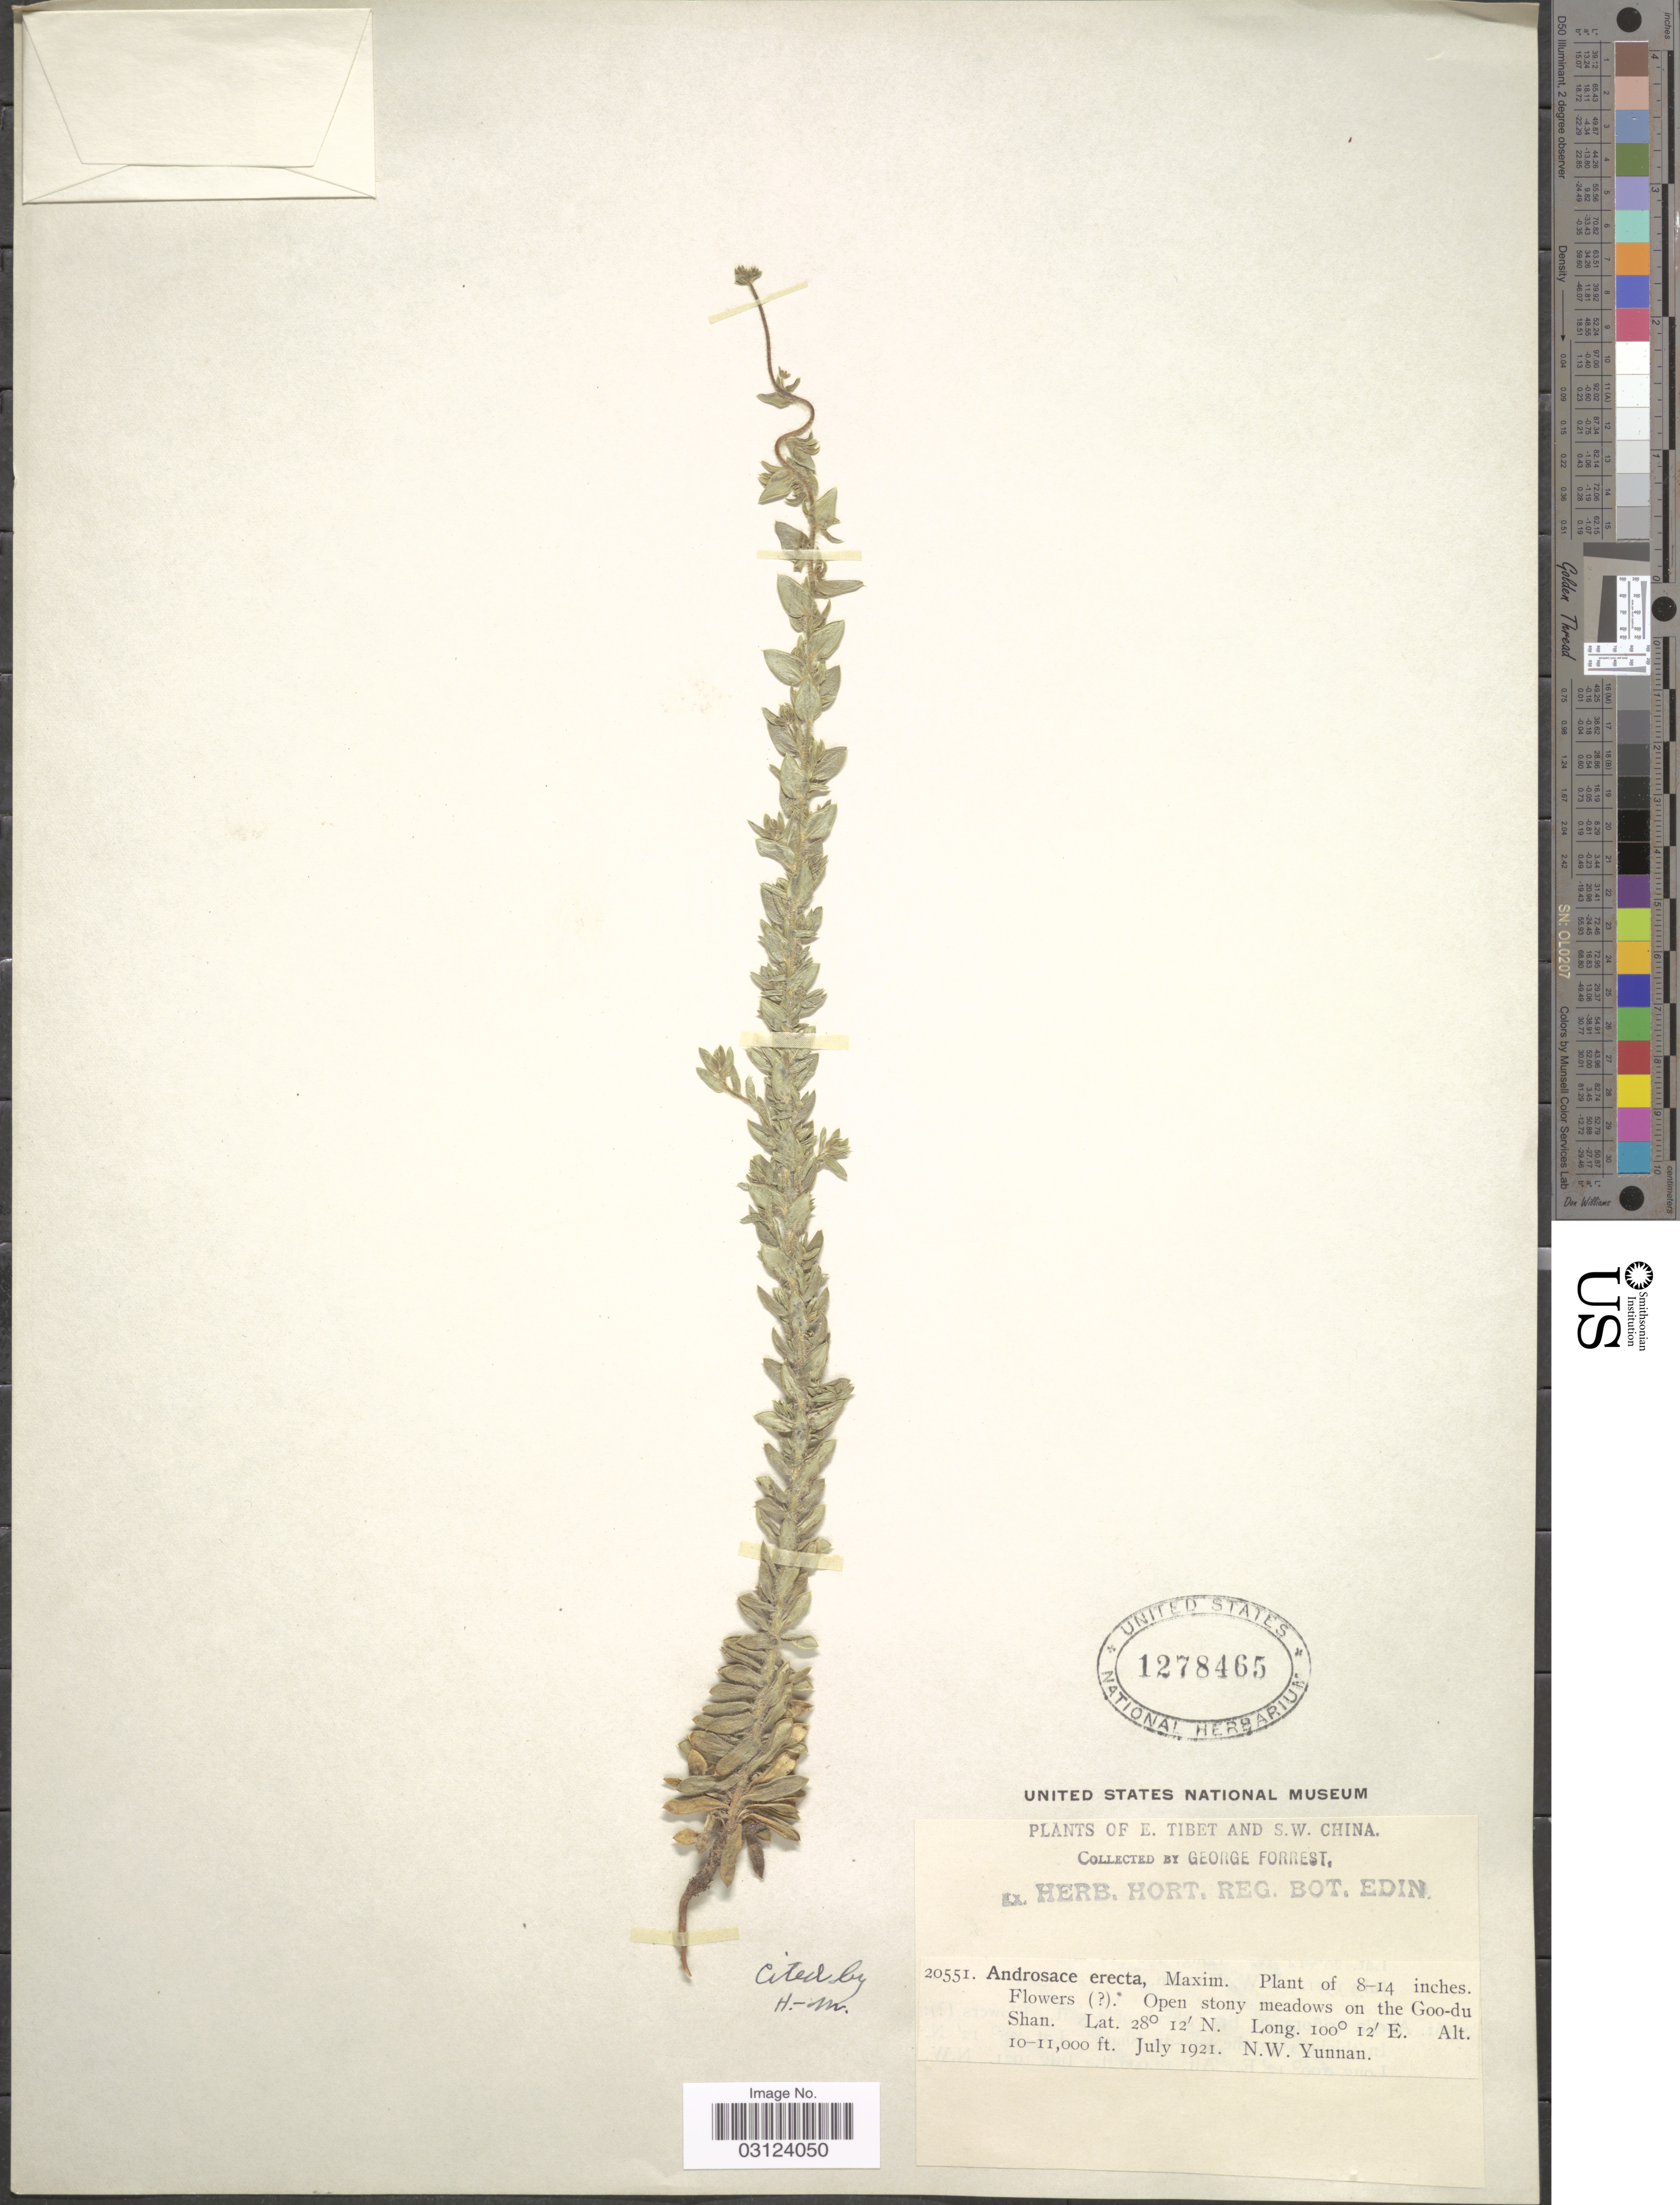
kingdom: Plantae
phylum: Tracheophyta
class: Magnoliopsida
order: Ericales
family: Primulaceae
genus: Androsace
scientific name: Androsace erecta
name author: Maxim.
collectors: G. Forrest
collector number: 20551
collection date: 1921-07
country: China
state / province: Yunnan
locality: S.W. China, Open stony meadows on the Goo-du Shan, N.W. Yunnan.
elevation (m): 3048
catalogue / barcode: US 1278465